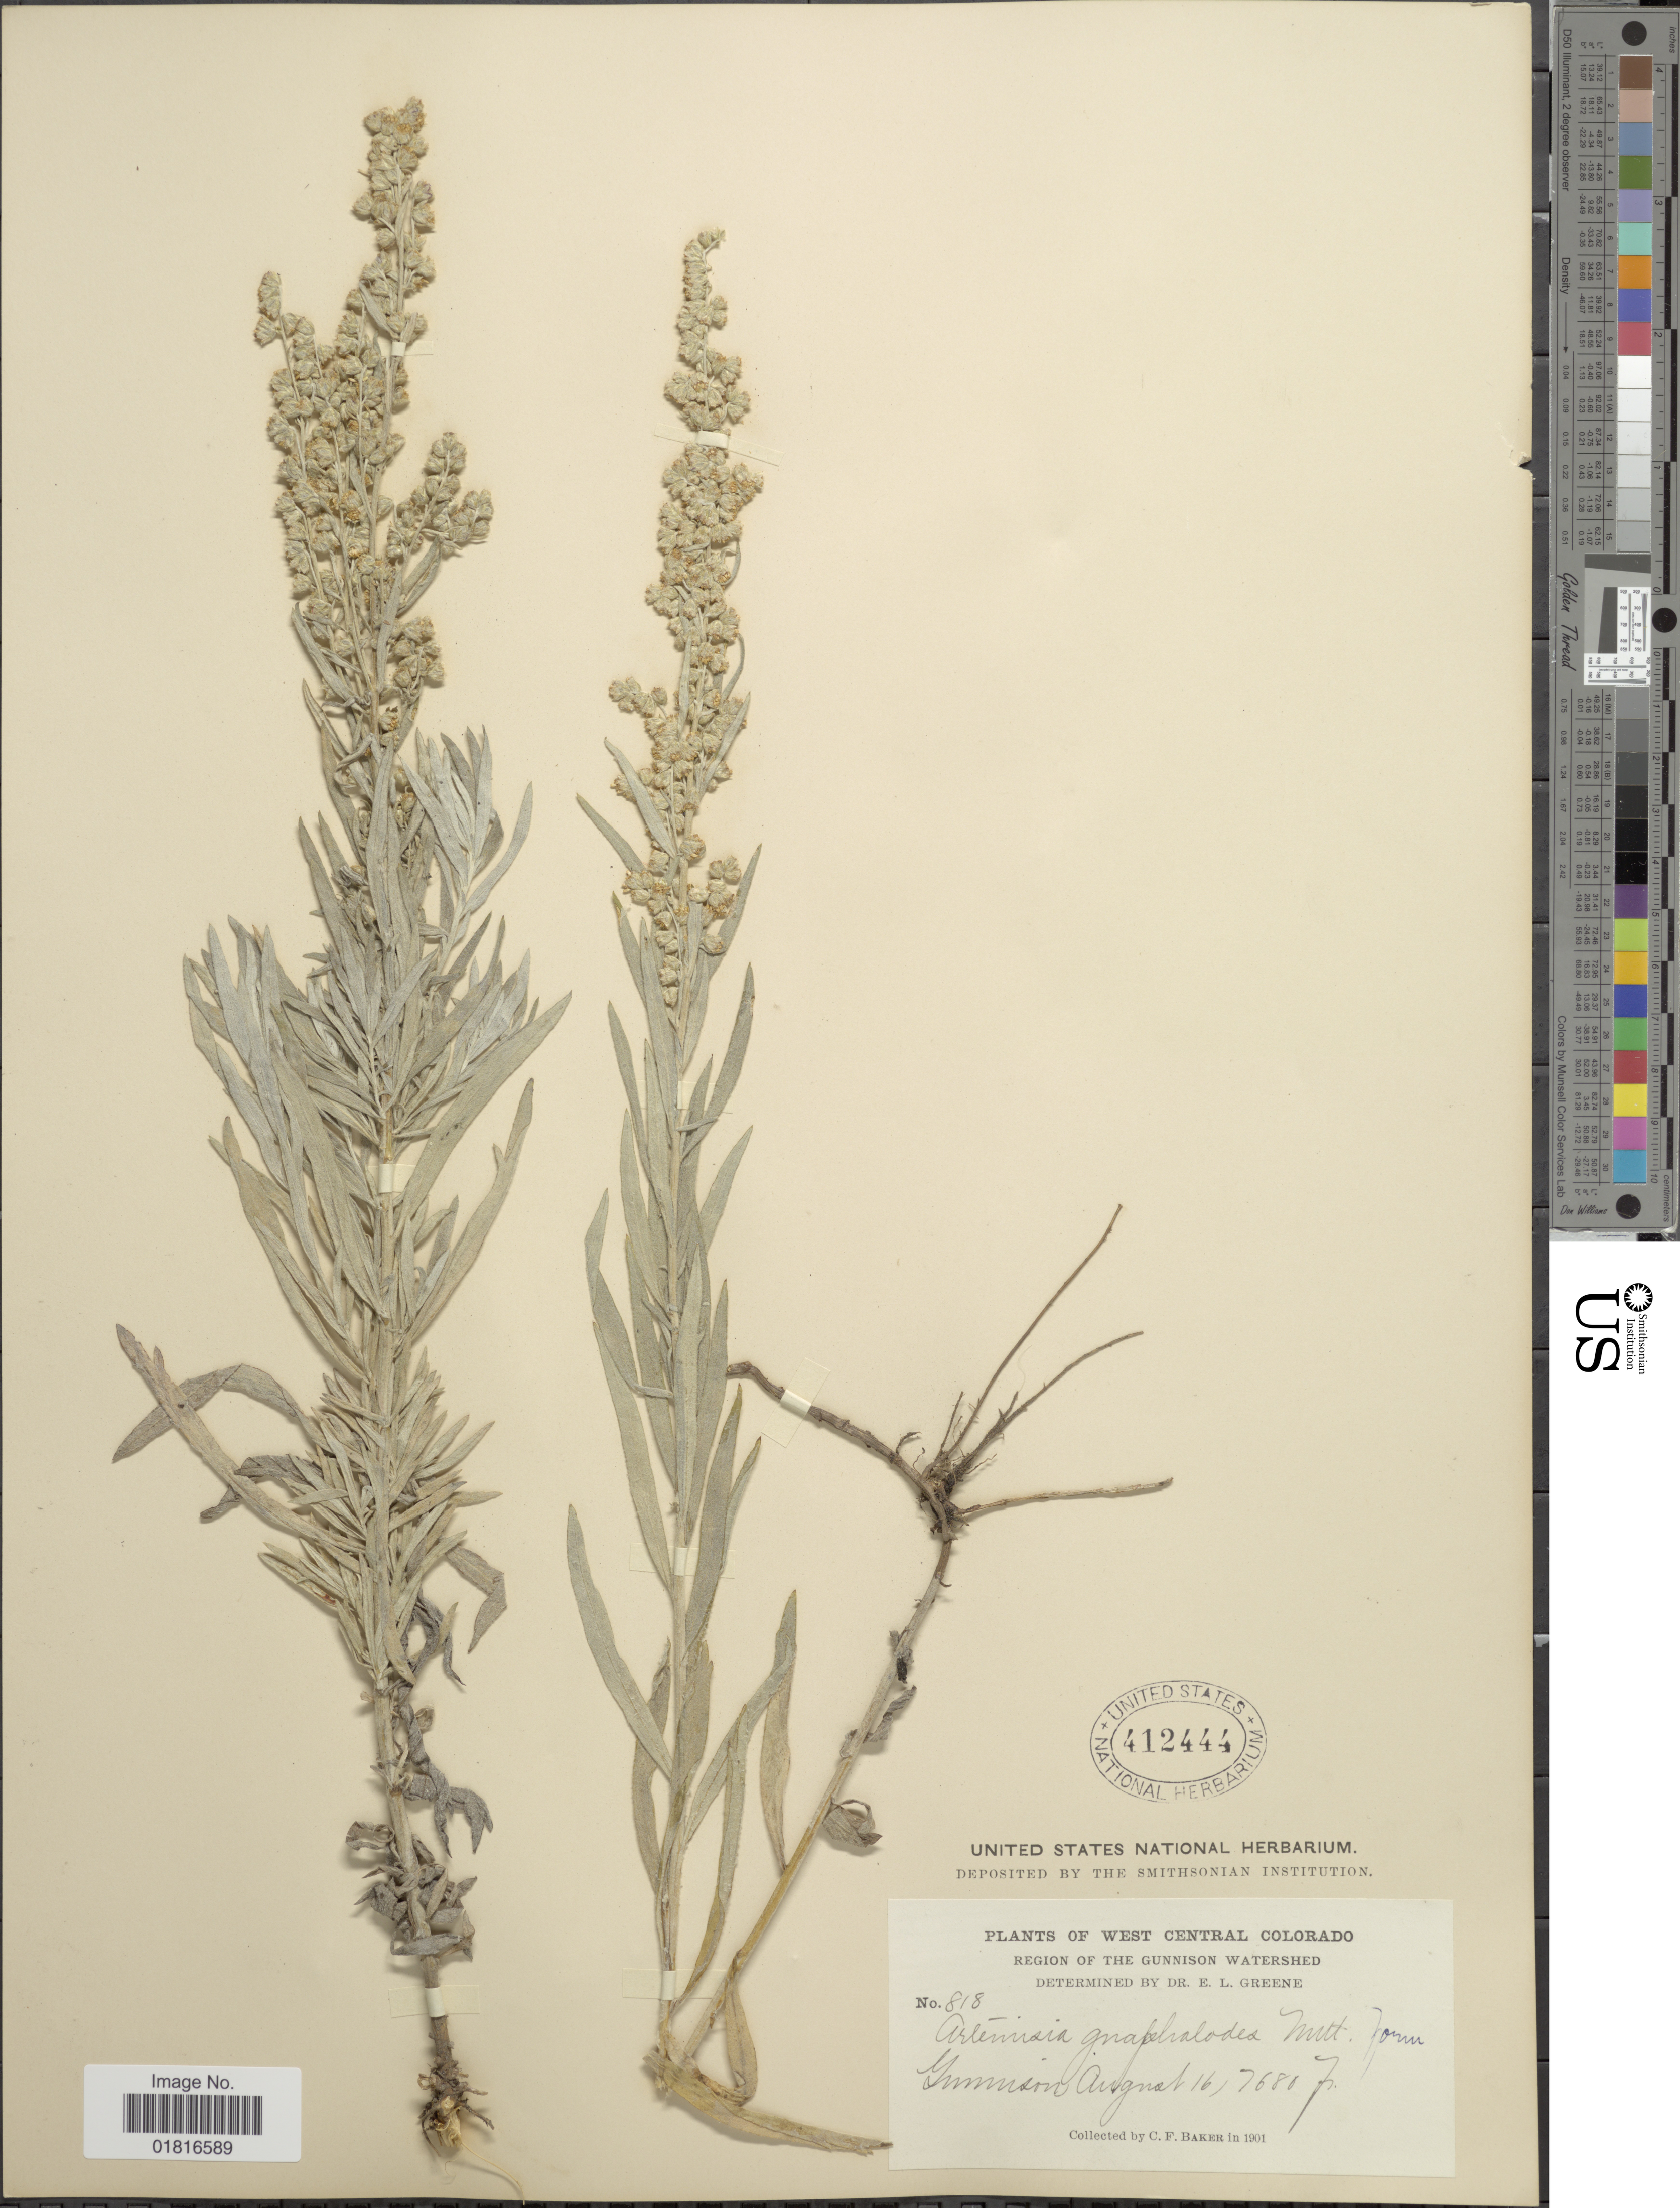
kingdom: Plantae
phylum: Tracheophyta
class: Magnoliopsida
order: Asterales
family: Asteraceae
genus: Artemisia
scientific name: Artemisia pudica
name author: Rydb.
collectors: C. F. Baker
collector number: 818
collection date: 1901-08-16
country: United States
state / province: Colorado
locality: West Central Colorado, Gunnison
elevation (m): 2341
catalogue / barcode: US 412444